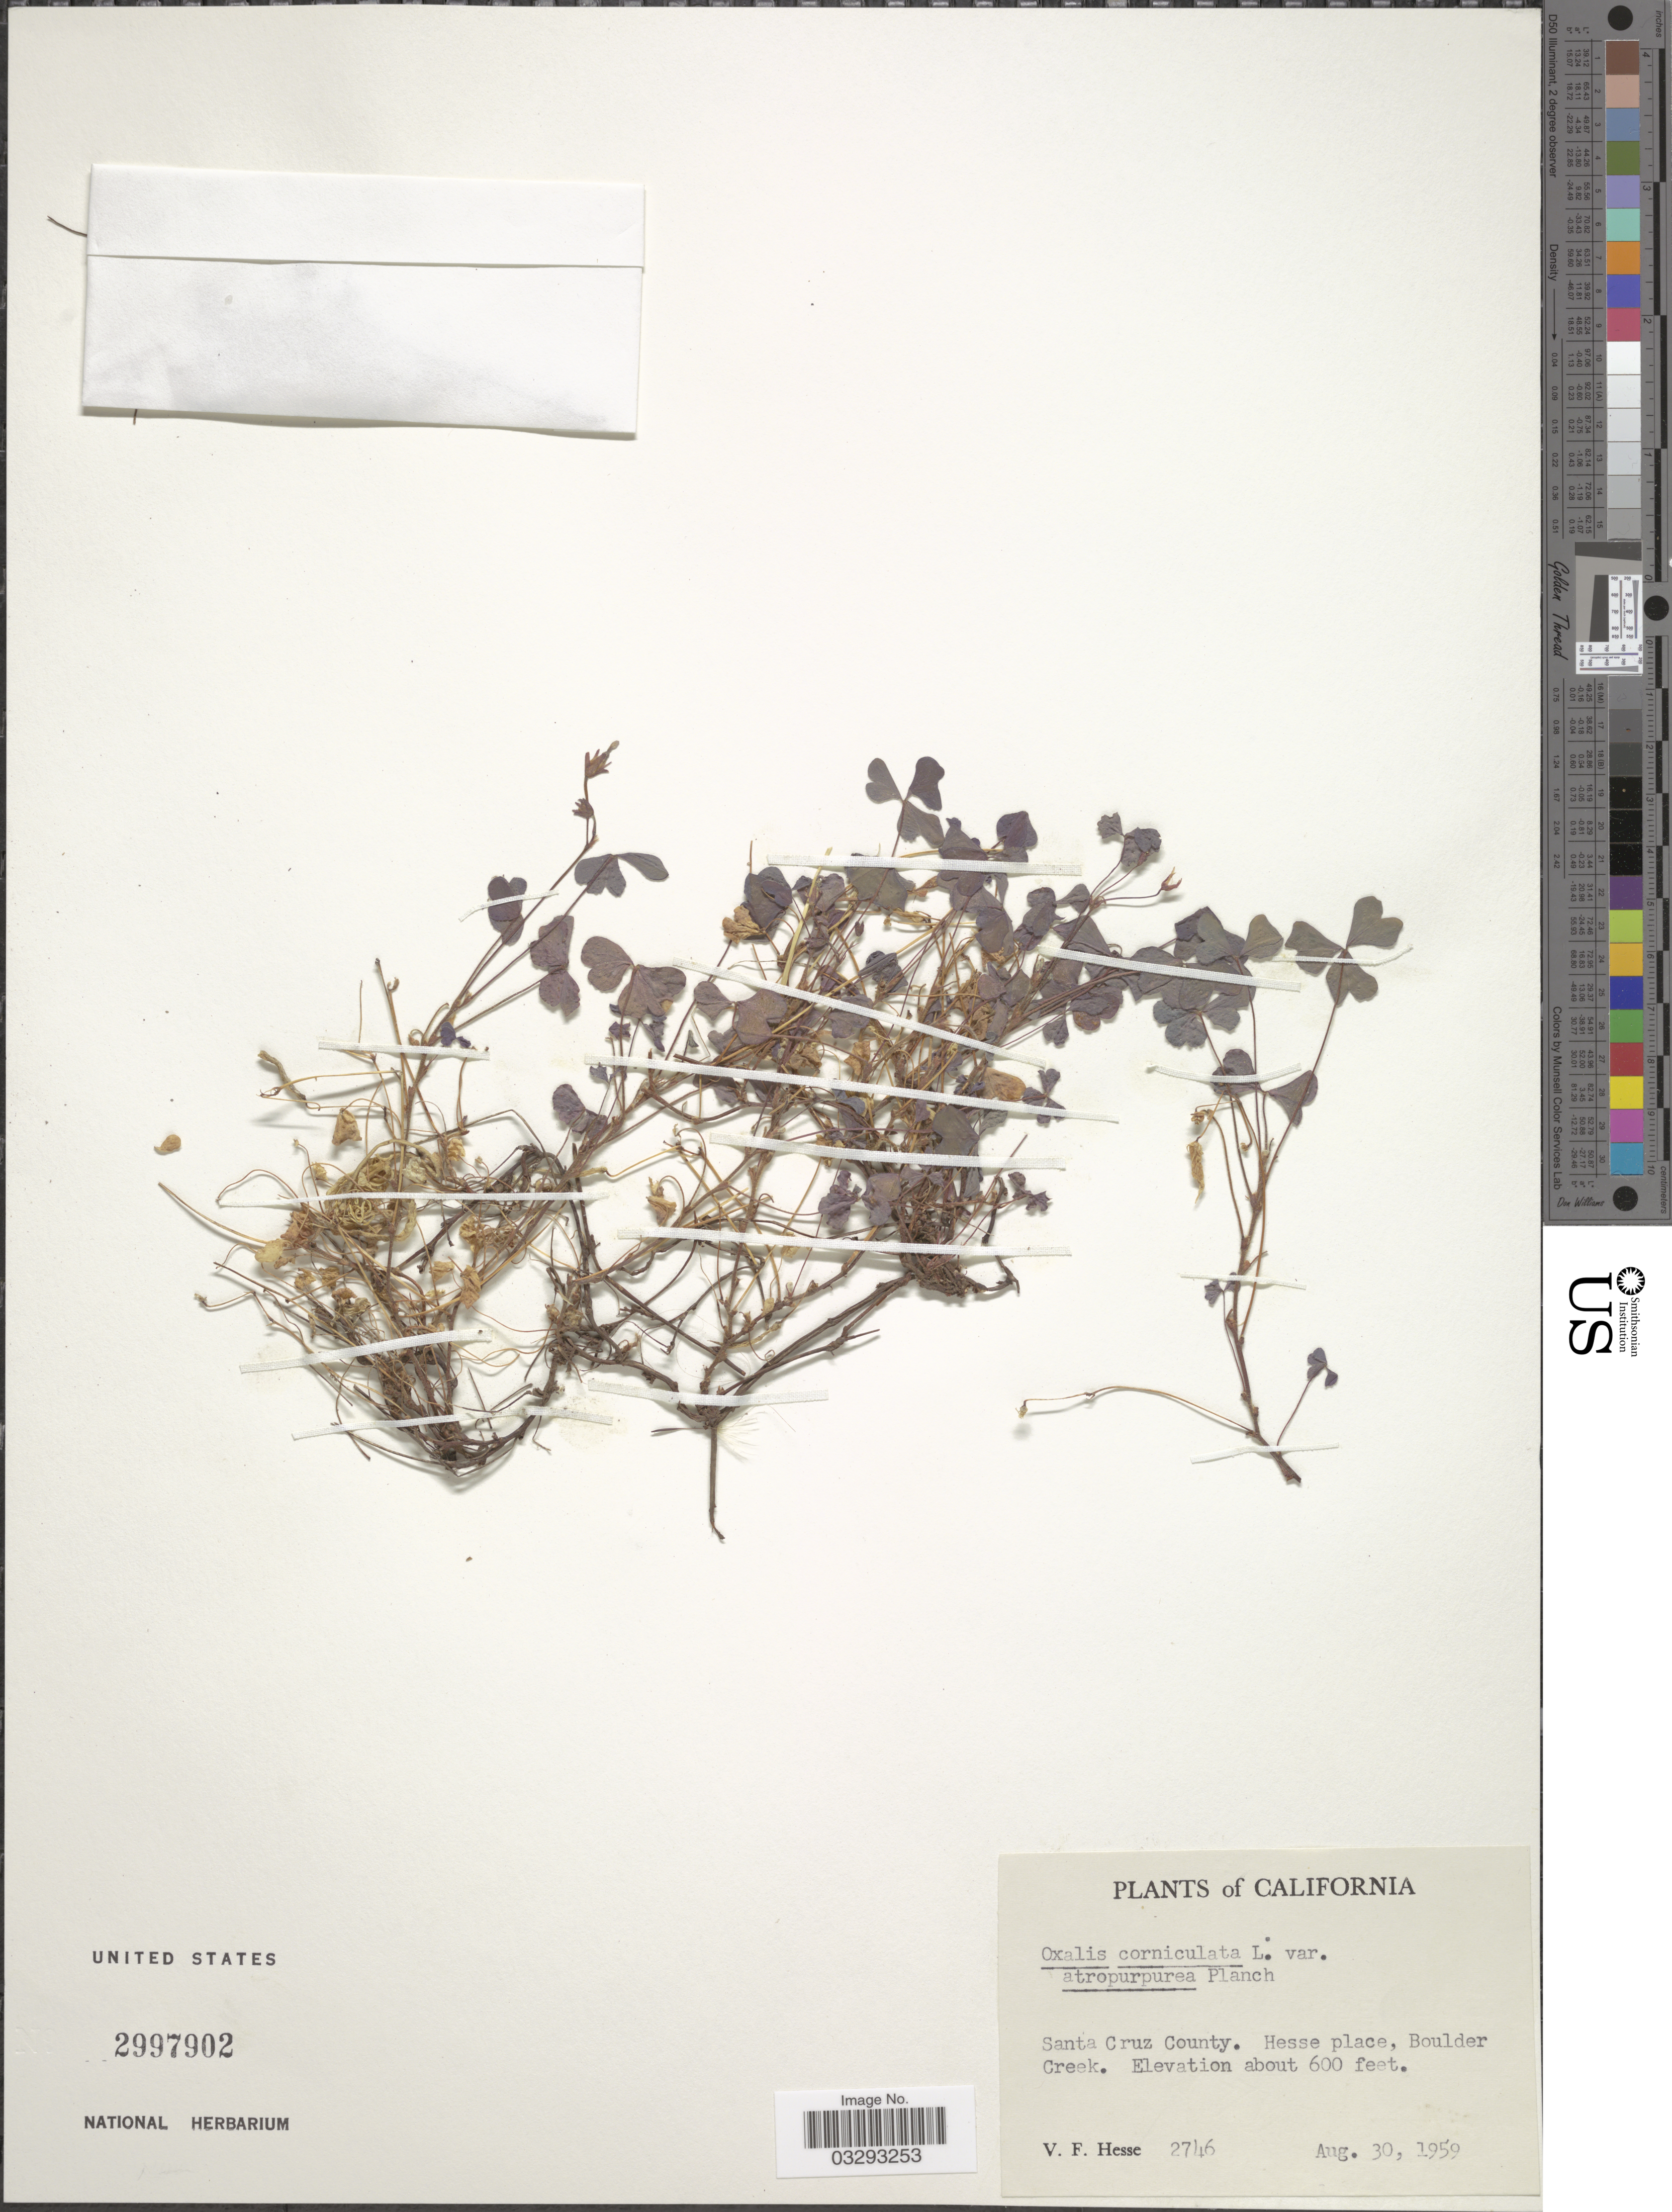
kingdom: Plantae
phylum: Tracheophyta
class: Magnoliopsida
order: Oxalidales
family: Oxalidaceae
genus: Oxalis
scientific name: Oxalis corniculata var. atropurpurea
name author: Planch.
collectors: V. Hesse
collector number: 2746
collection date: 1959-08-30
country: United States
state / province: California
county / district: Santa Cruz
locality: Santa Cruz County. Hesse place, Boulder Creek.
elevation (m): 183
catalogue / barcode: US 2997902